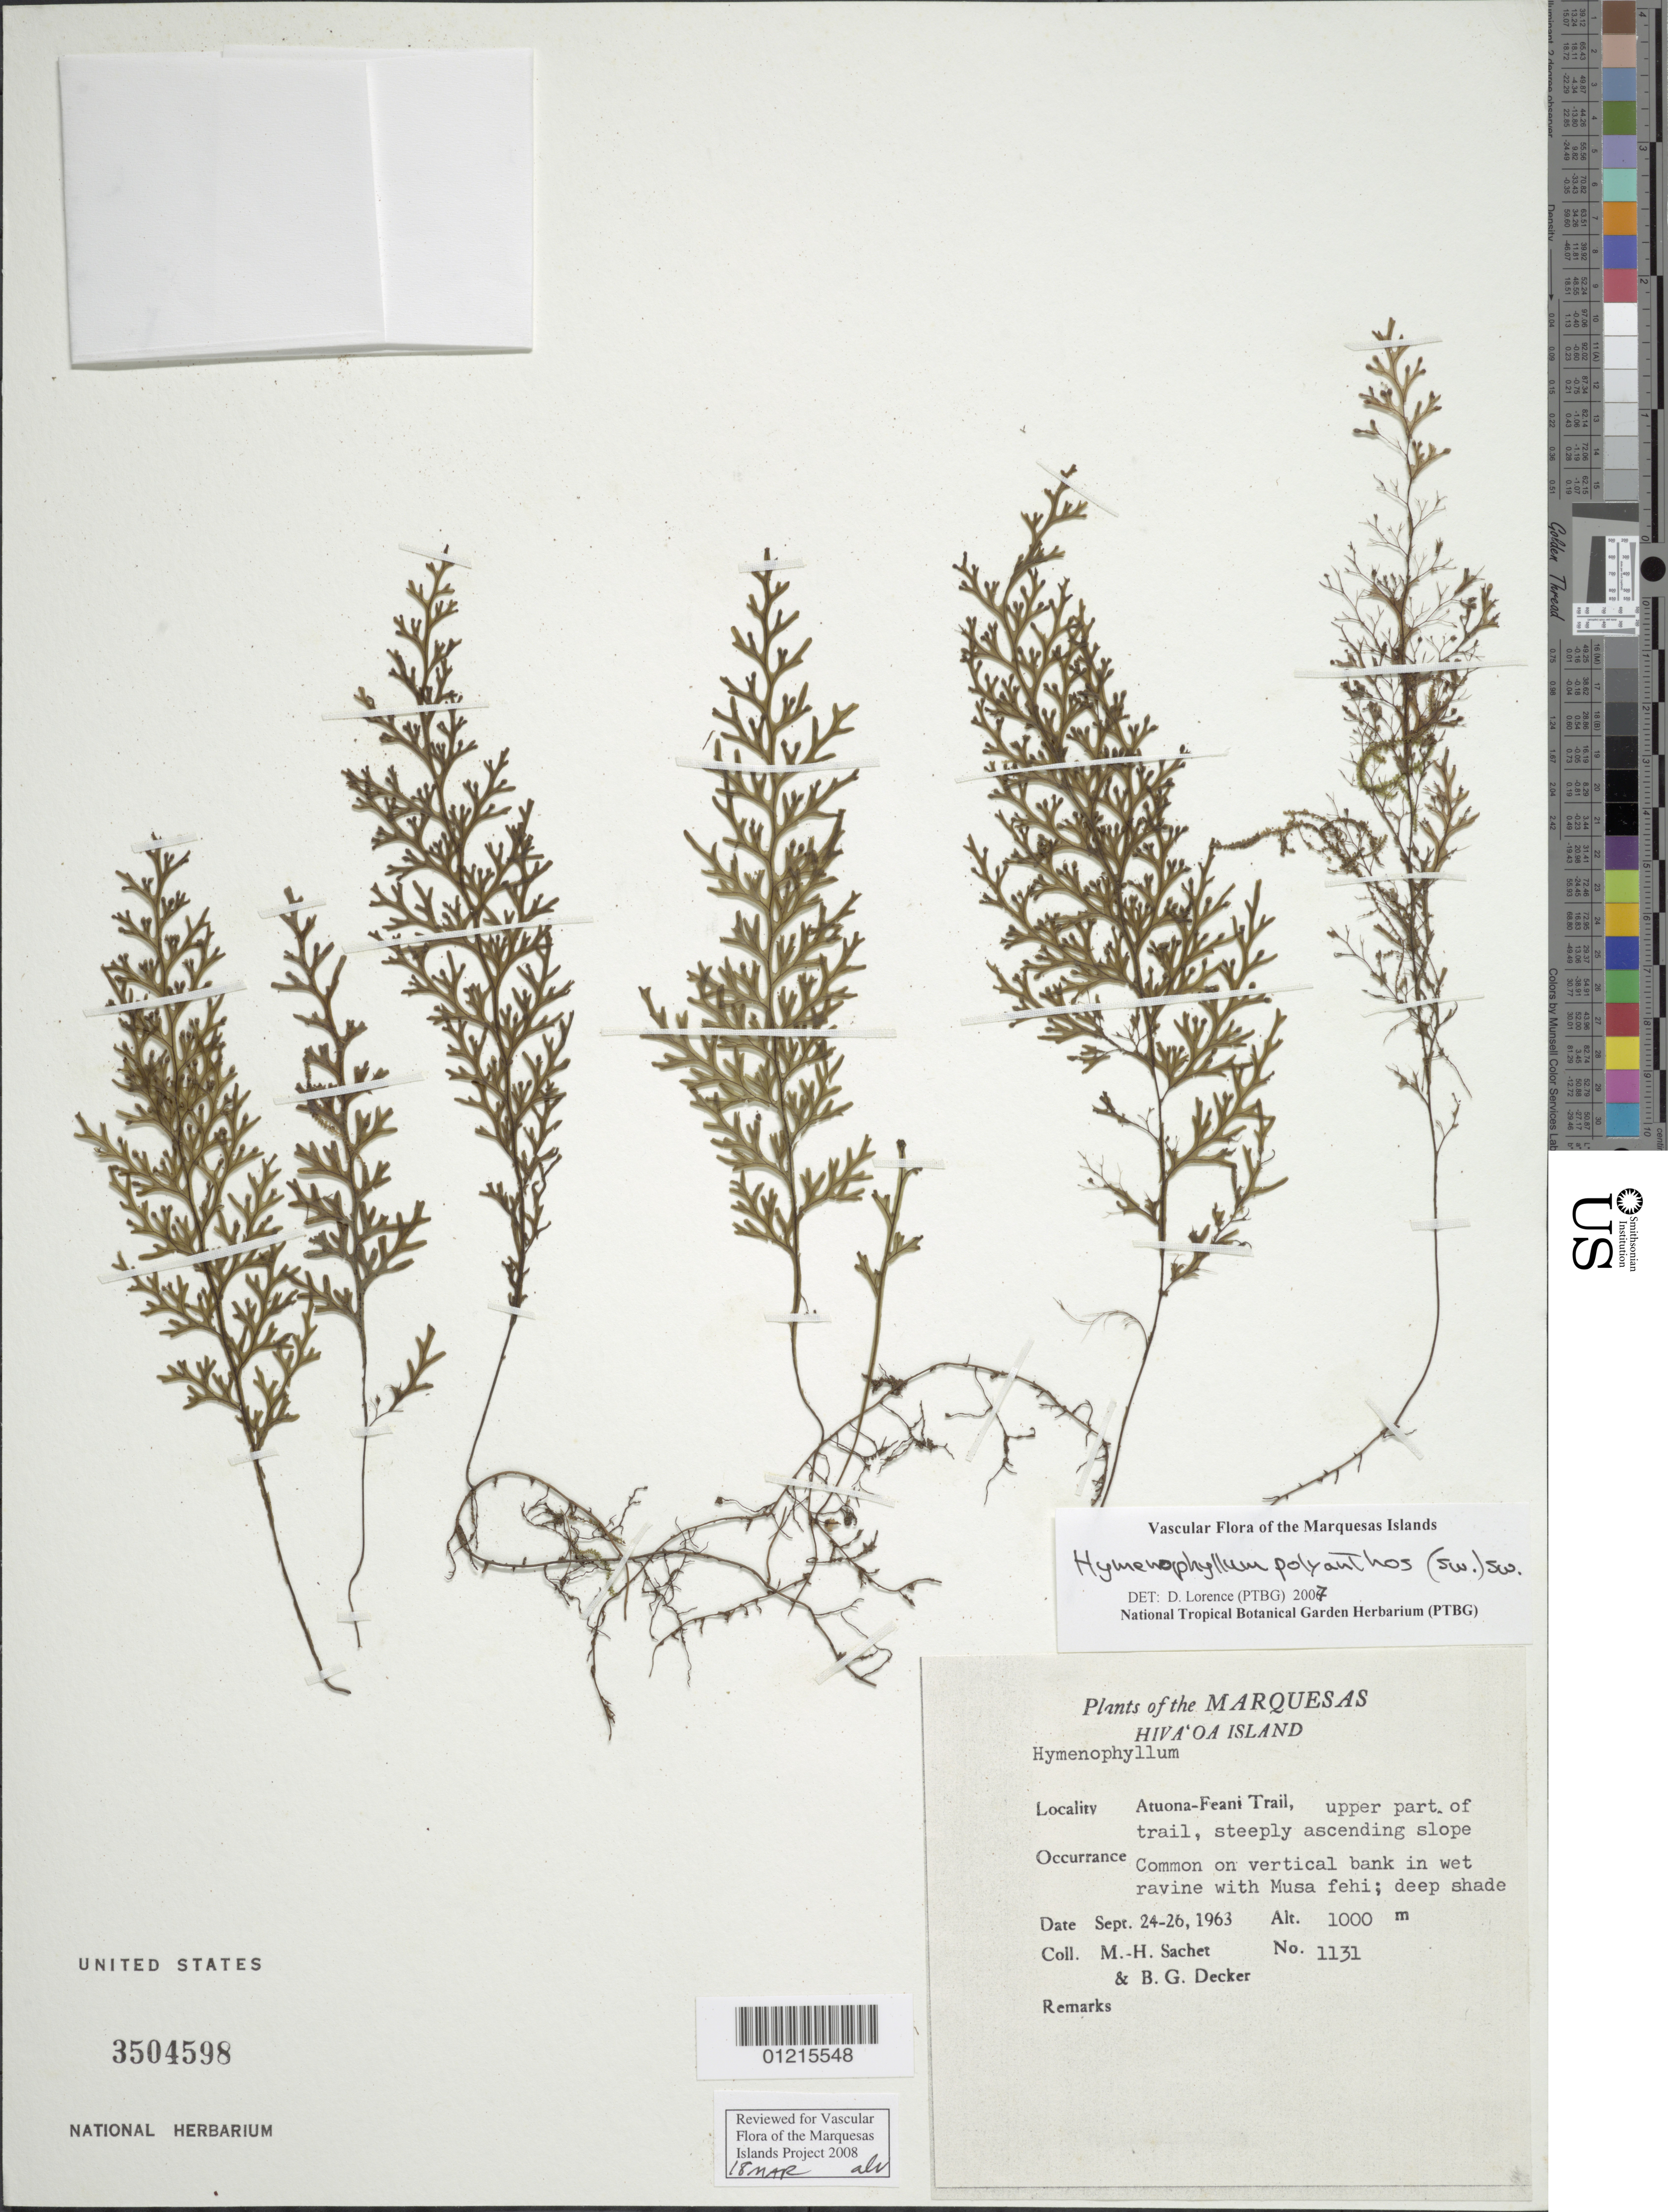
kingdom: Plantae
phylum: Tracheophyta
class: Polypodiopsida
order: Hymenophyllales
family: Hymenophyllaceae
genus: Hymenophyllum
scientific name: Hymenophyllum polyanthos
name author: (Sw.) Sw.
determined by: Lorence, David H., (PTBG), National Tropical Botanical Garden (UNITED STATES)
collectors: M.-H. Sachet & B. G. Decker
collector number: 1131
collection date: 1963-09-24/1963-09-26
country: French Polynesia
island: Hiva Oa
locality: Atuona-Feani Trail, upper part of trail, steeply ascending slope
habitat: Common on vertical bank in wet ravine with Musa fehi; deep shade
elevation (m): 1000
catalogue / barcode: US 3504598